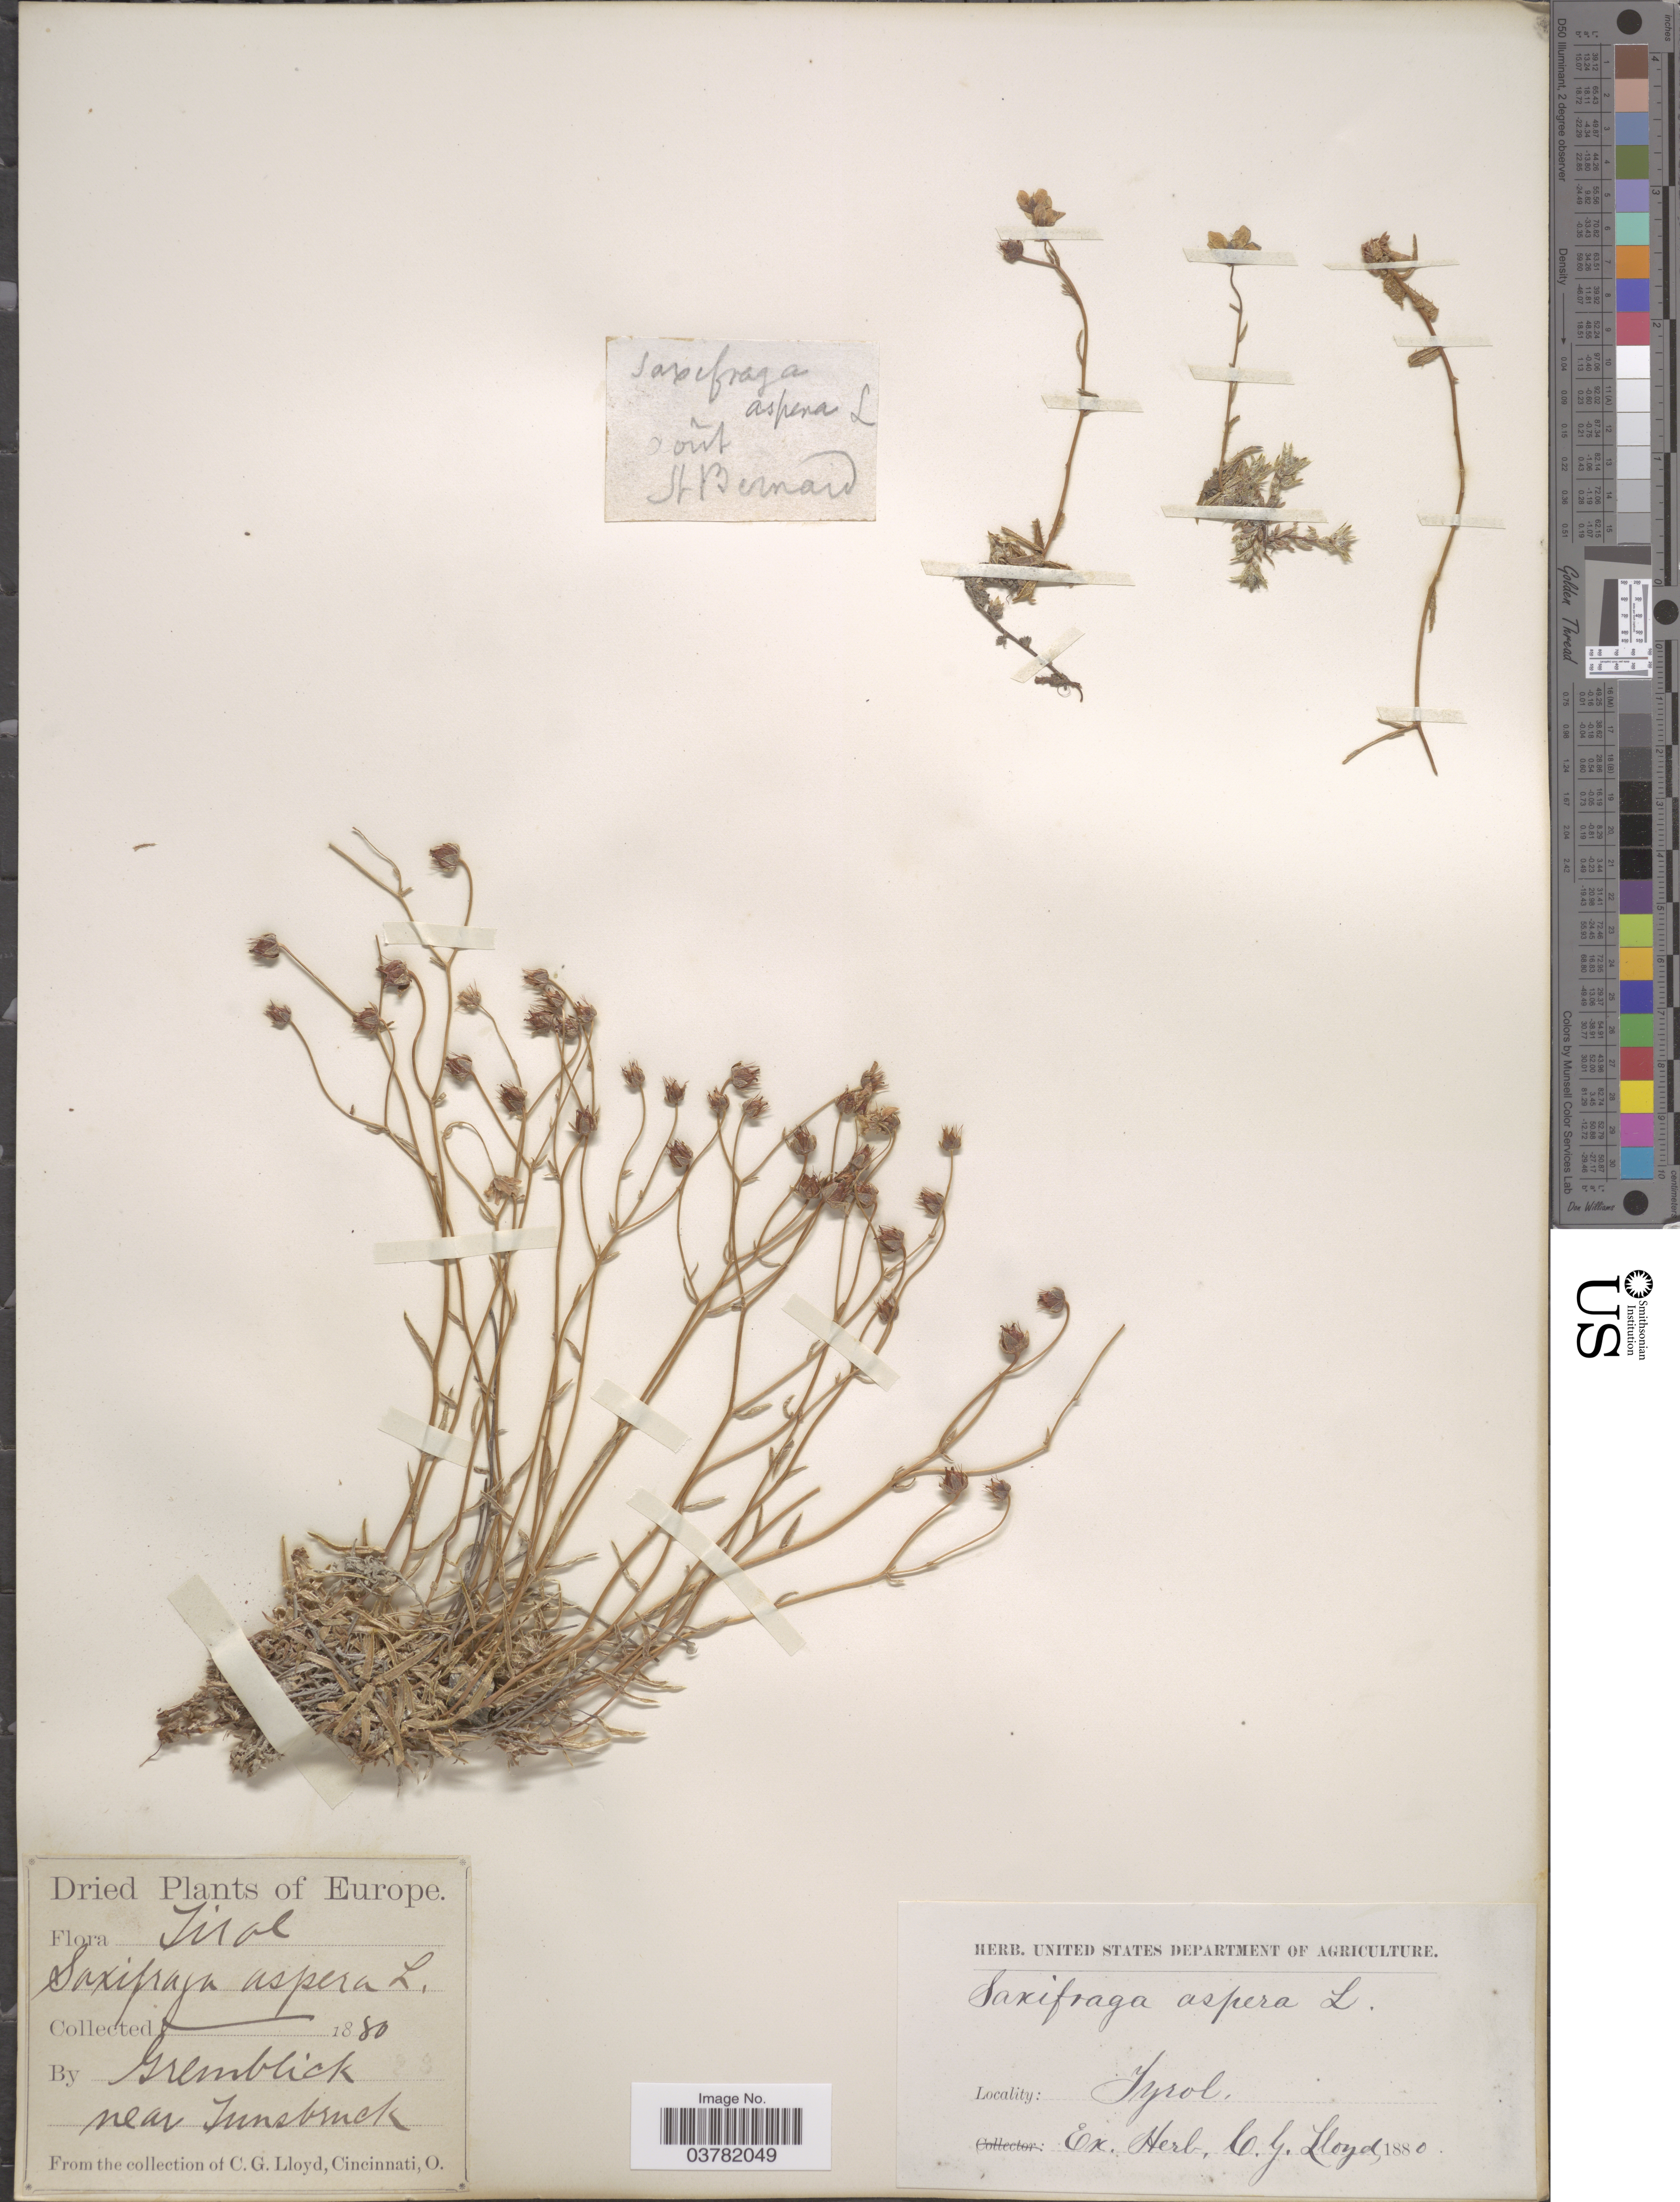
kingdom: Plantae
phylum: Tracheophyta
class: Magnoliopsida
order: Saxifragales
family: Saxifragaceae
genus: Saxifraga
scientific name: Saxifraga aspera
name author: L.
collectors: -. Gremblich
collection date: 1880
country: Austria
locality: Tirol. Europe. Near Innsbruck.